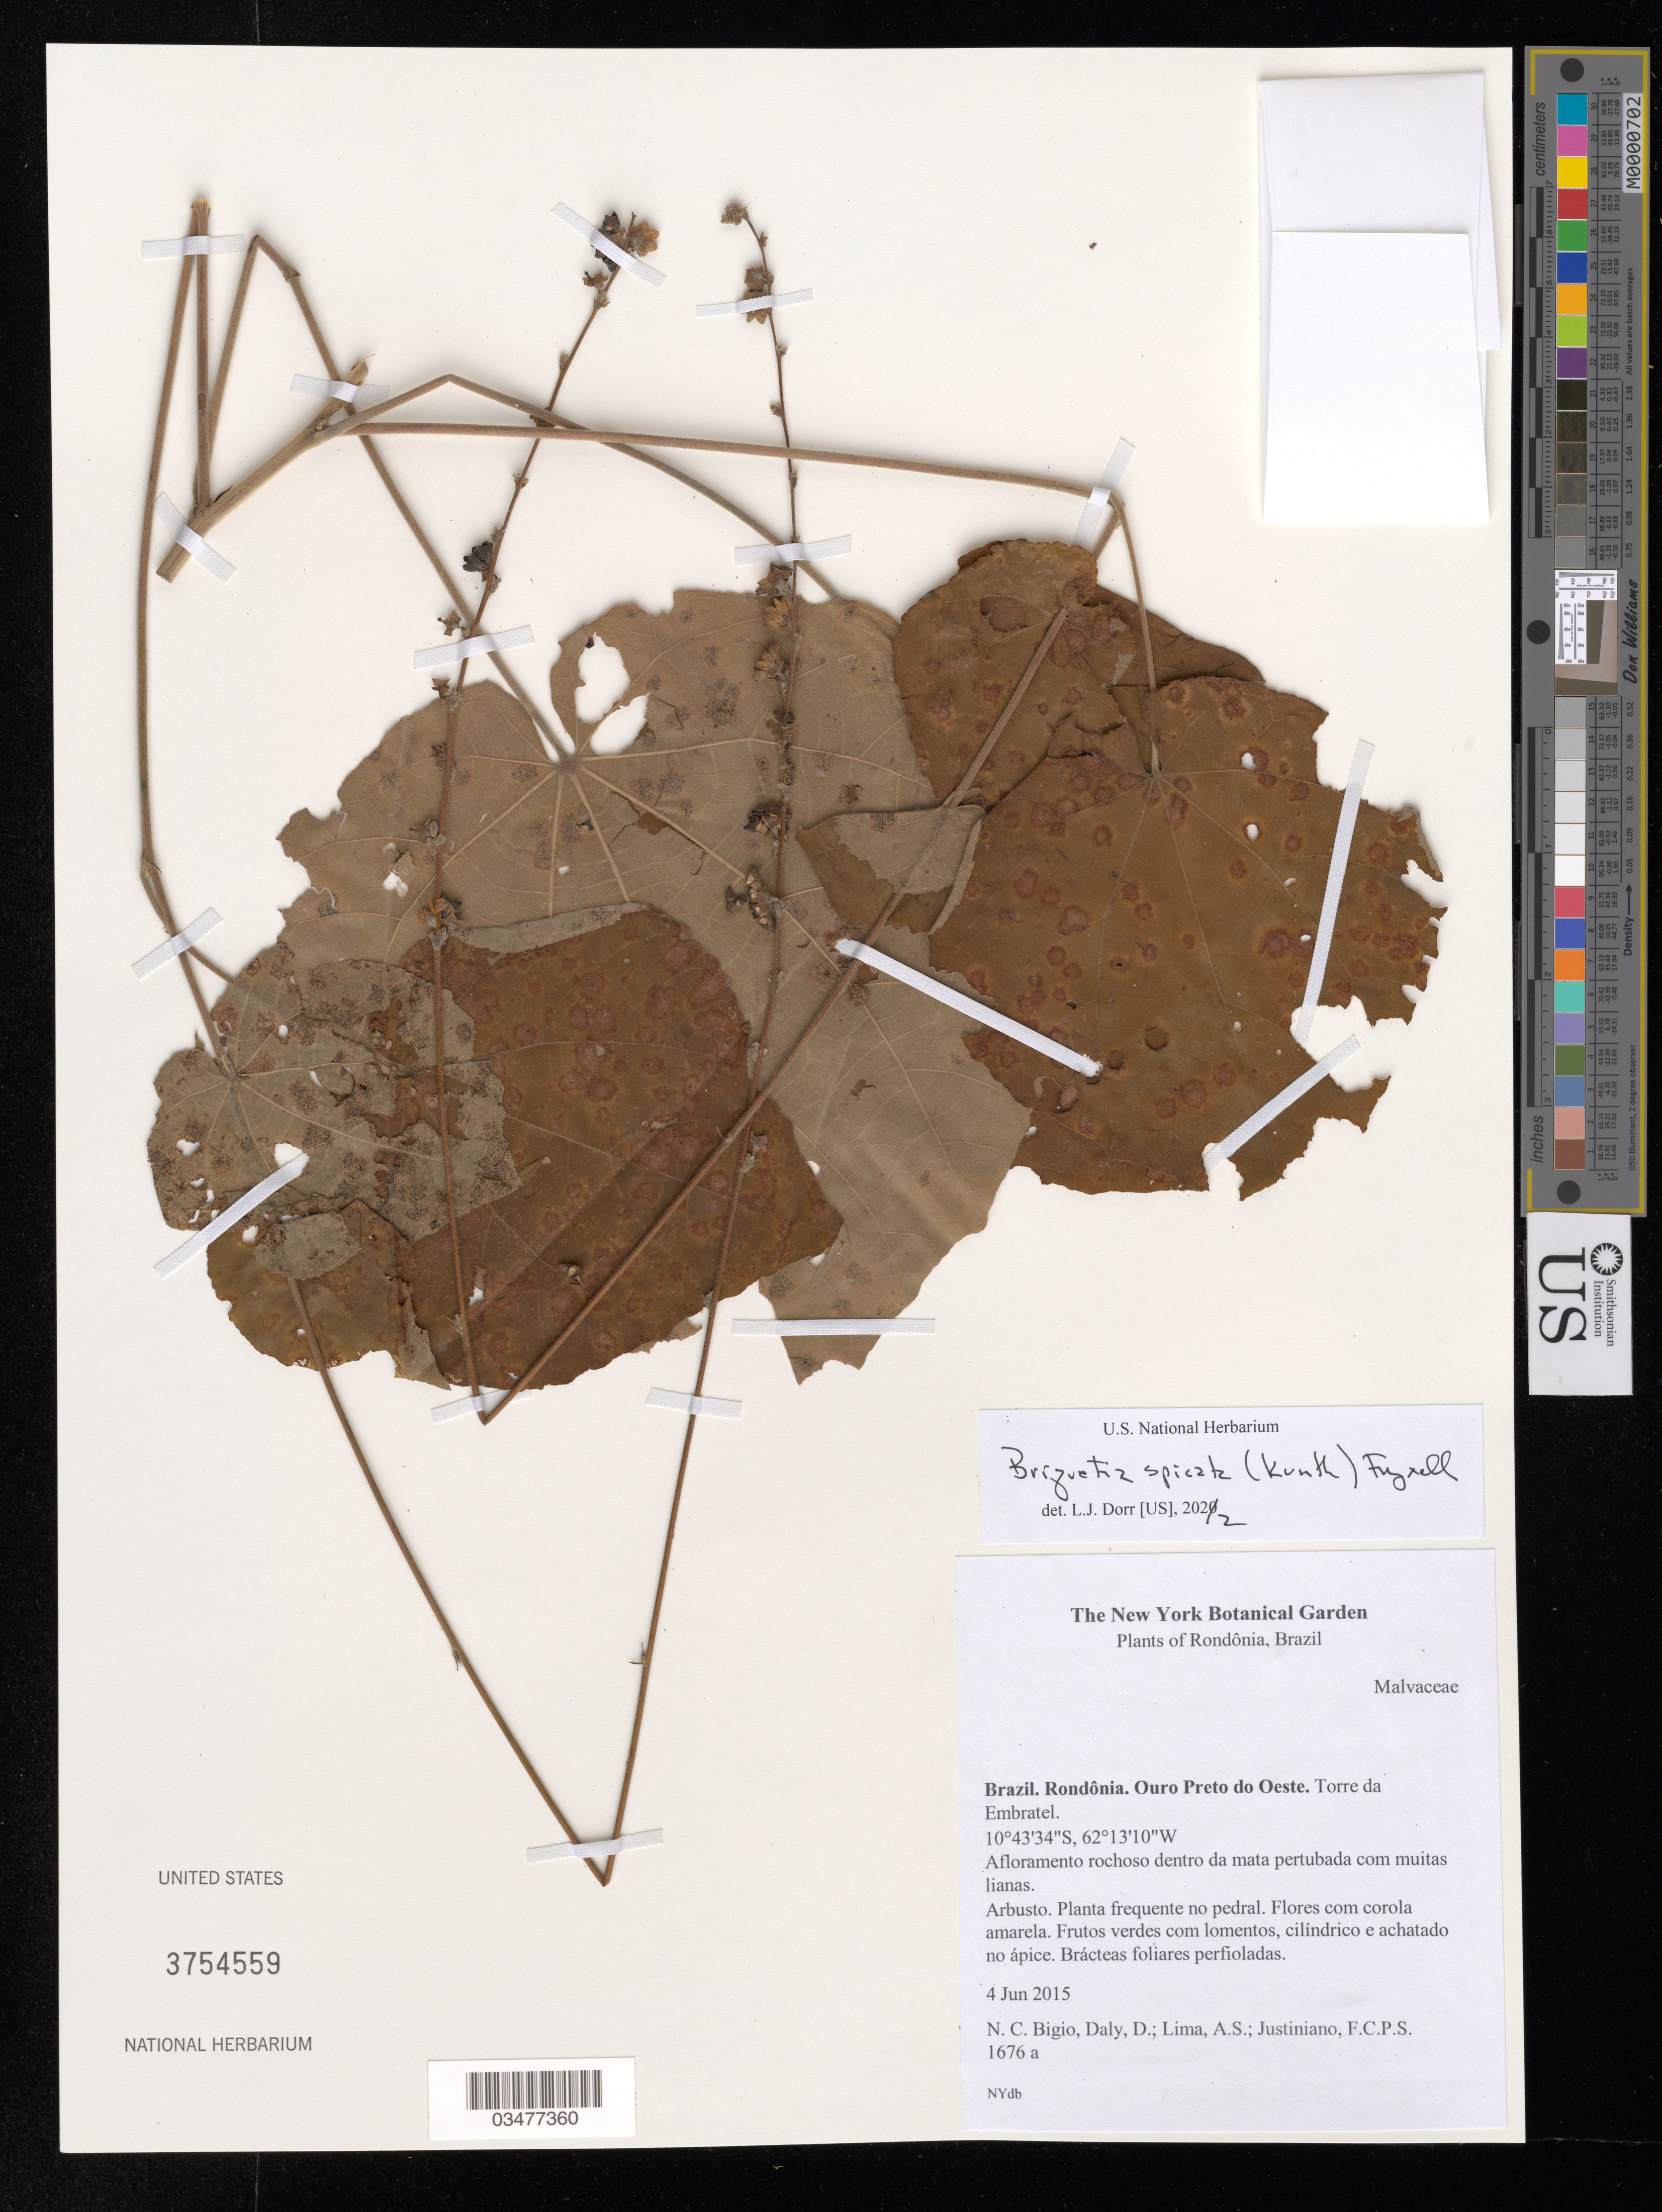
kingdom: Plantae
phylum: Tracheophyta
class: Magnoliopsida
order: Malvales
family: Malvaceae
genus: Briquetia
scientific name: Briquetia spicata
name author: (Kunth) Fryxell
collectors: N. C. Bigio, D. Daly, A. Lima & F. Justiniano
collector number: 1676a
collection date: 2015-06-04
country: Brazil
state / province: Rondônia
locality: Ouro Preto do Oeste. Torre da Embratel.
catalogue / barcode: US 3754559